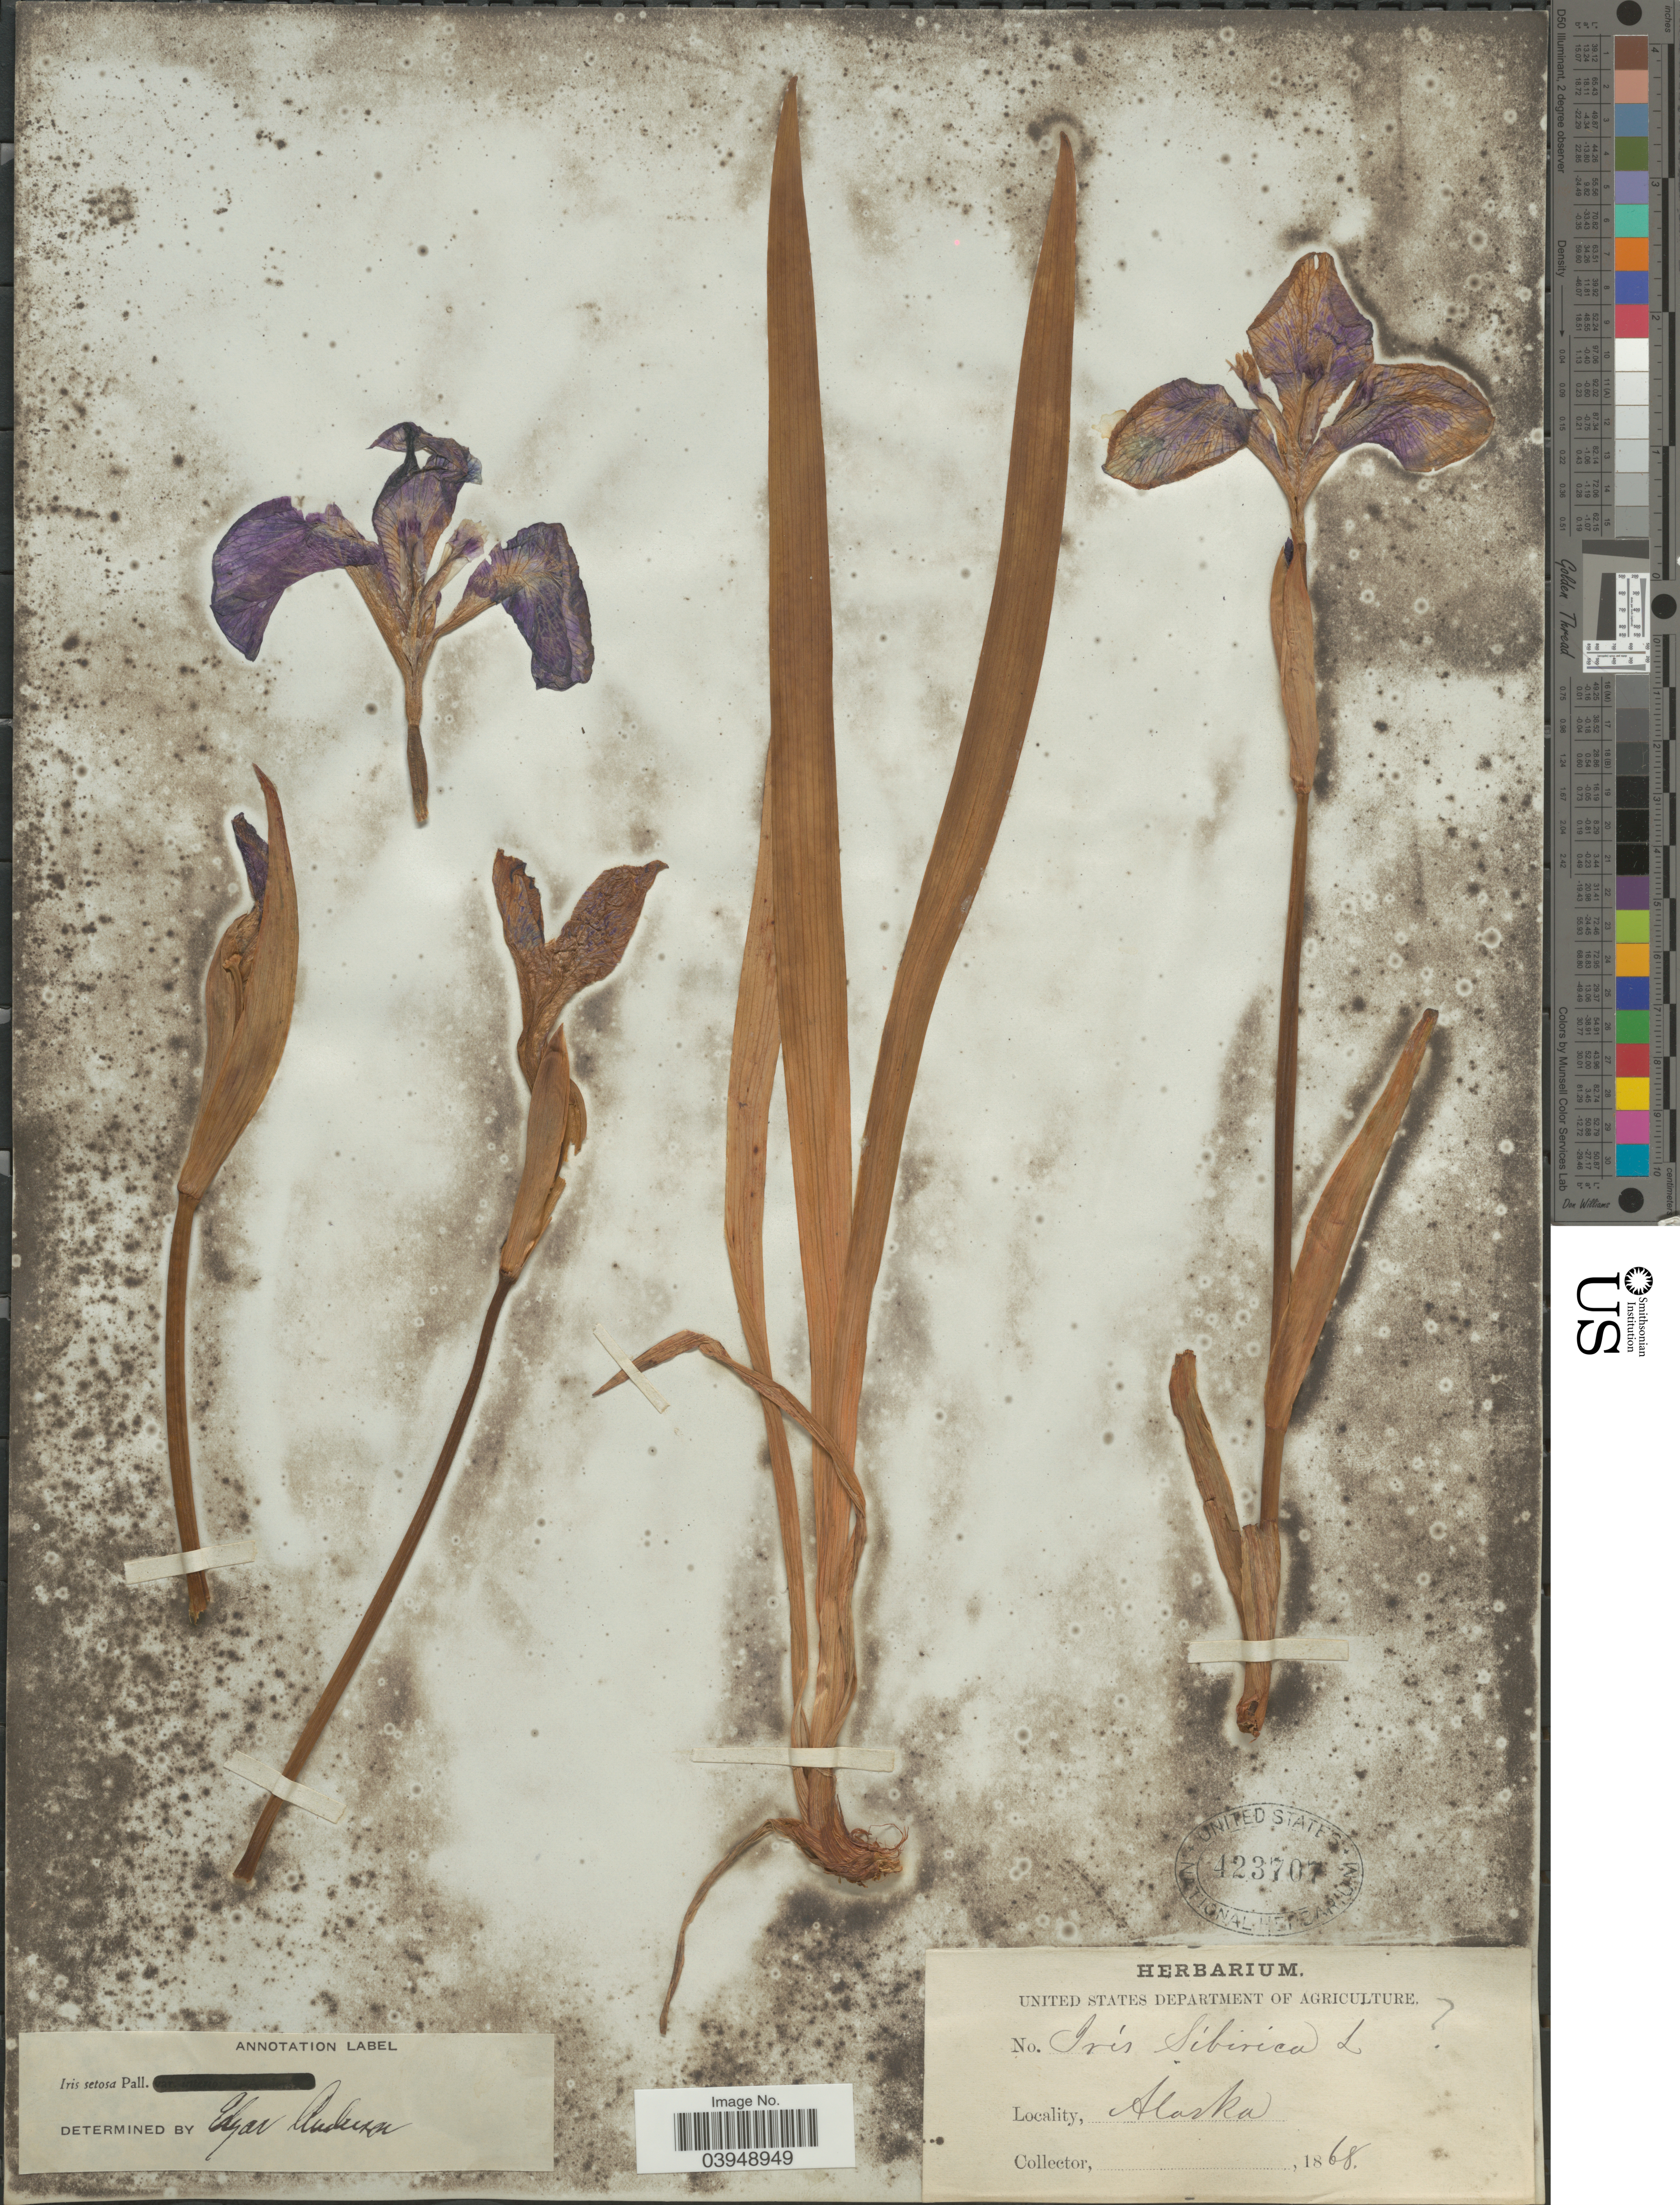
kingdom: Plantae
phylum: Tracheophyta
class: Liliopsida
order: Asparagales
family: Iridaceae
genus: Iris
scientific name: Iris setosa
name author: Pall. ex Link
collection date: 1868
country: United States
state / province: Alaska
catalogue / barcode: US 423707